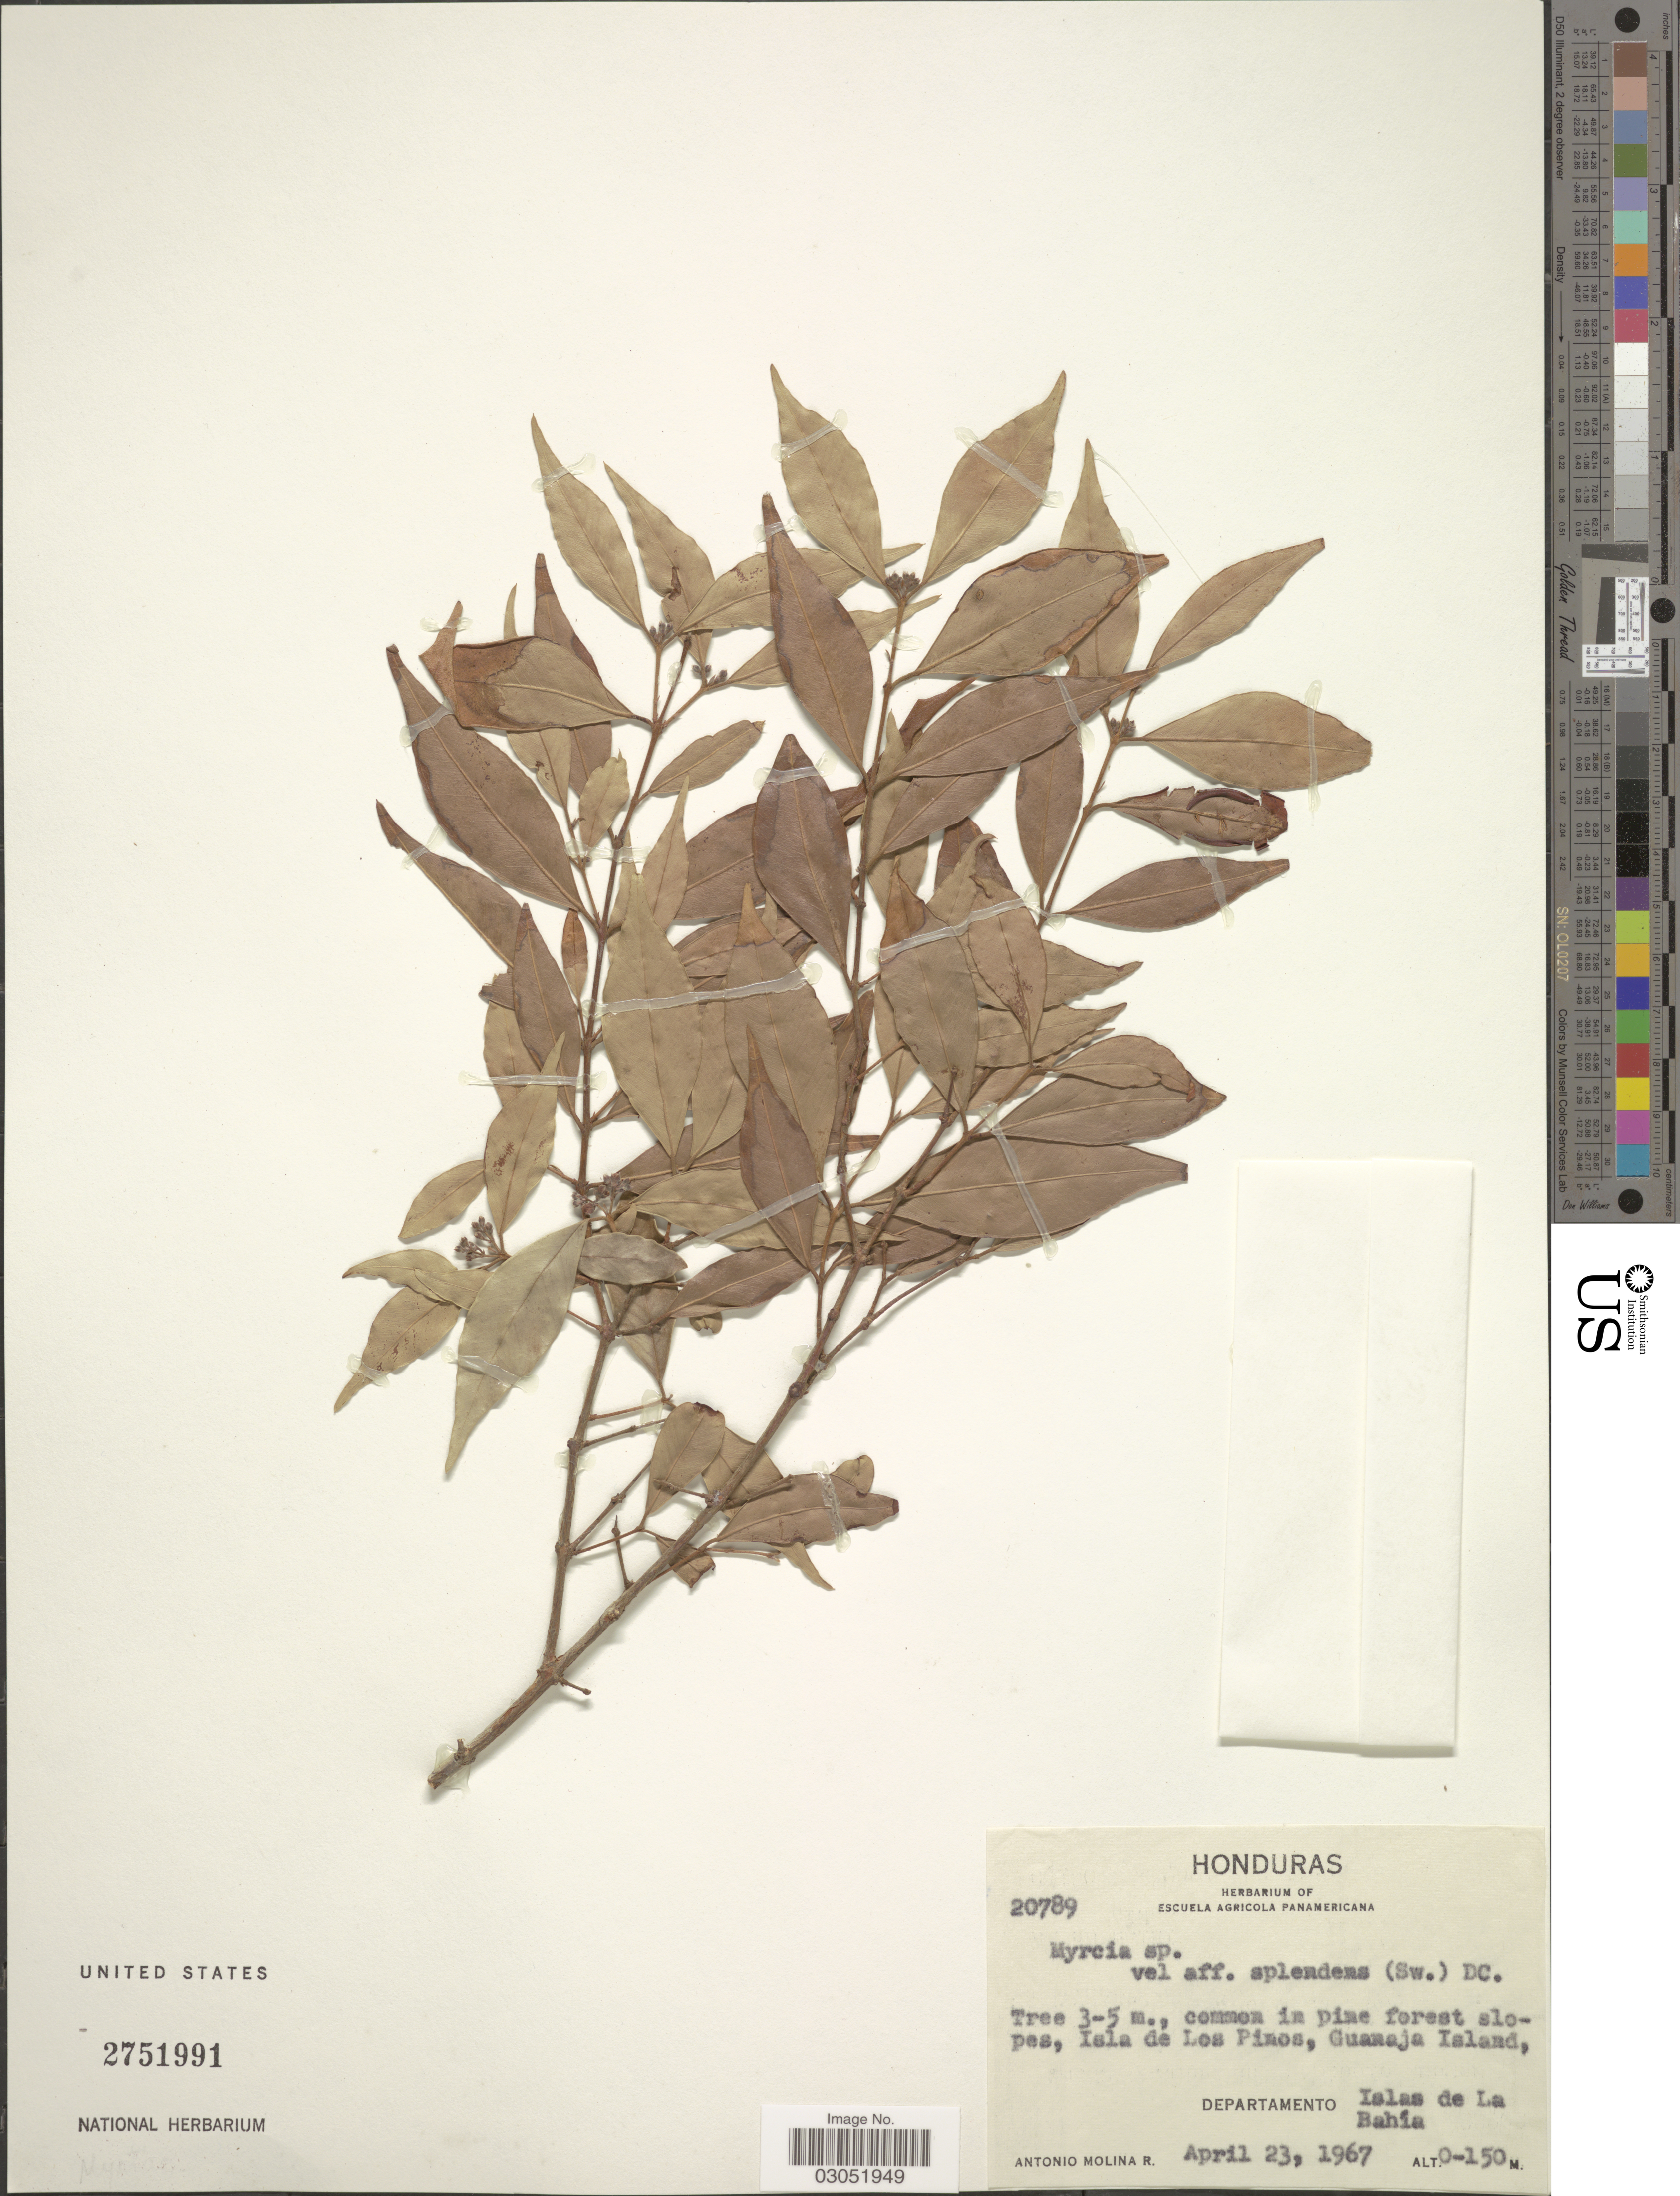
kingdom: Plantae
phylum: Tracheophyta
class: Magnoliopsida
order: Myrtales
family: Myrtaceae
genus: Myrcia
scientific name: Myrcia splendens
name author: (Sw.) DC.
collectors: A. Molina R.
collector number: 20789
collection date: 1967-04-23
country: Honduras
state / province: Islas de la Bahía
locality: Isla de Loa Pinos, Guanaja Island, Departamento Islas de La Bahía.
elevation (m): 0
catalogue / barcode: US 2751991